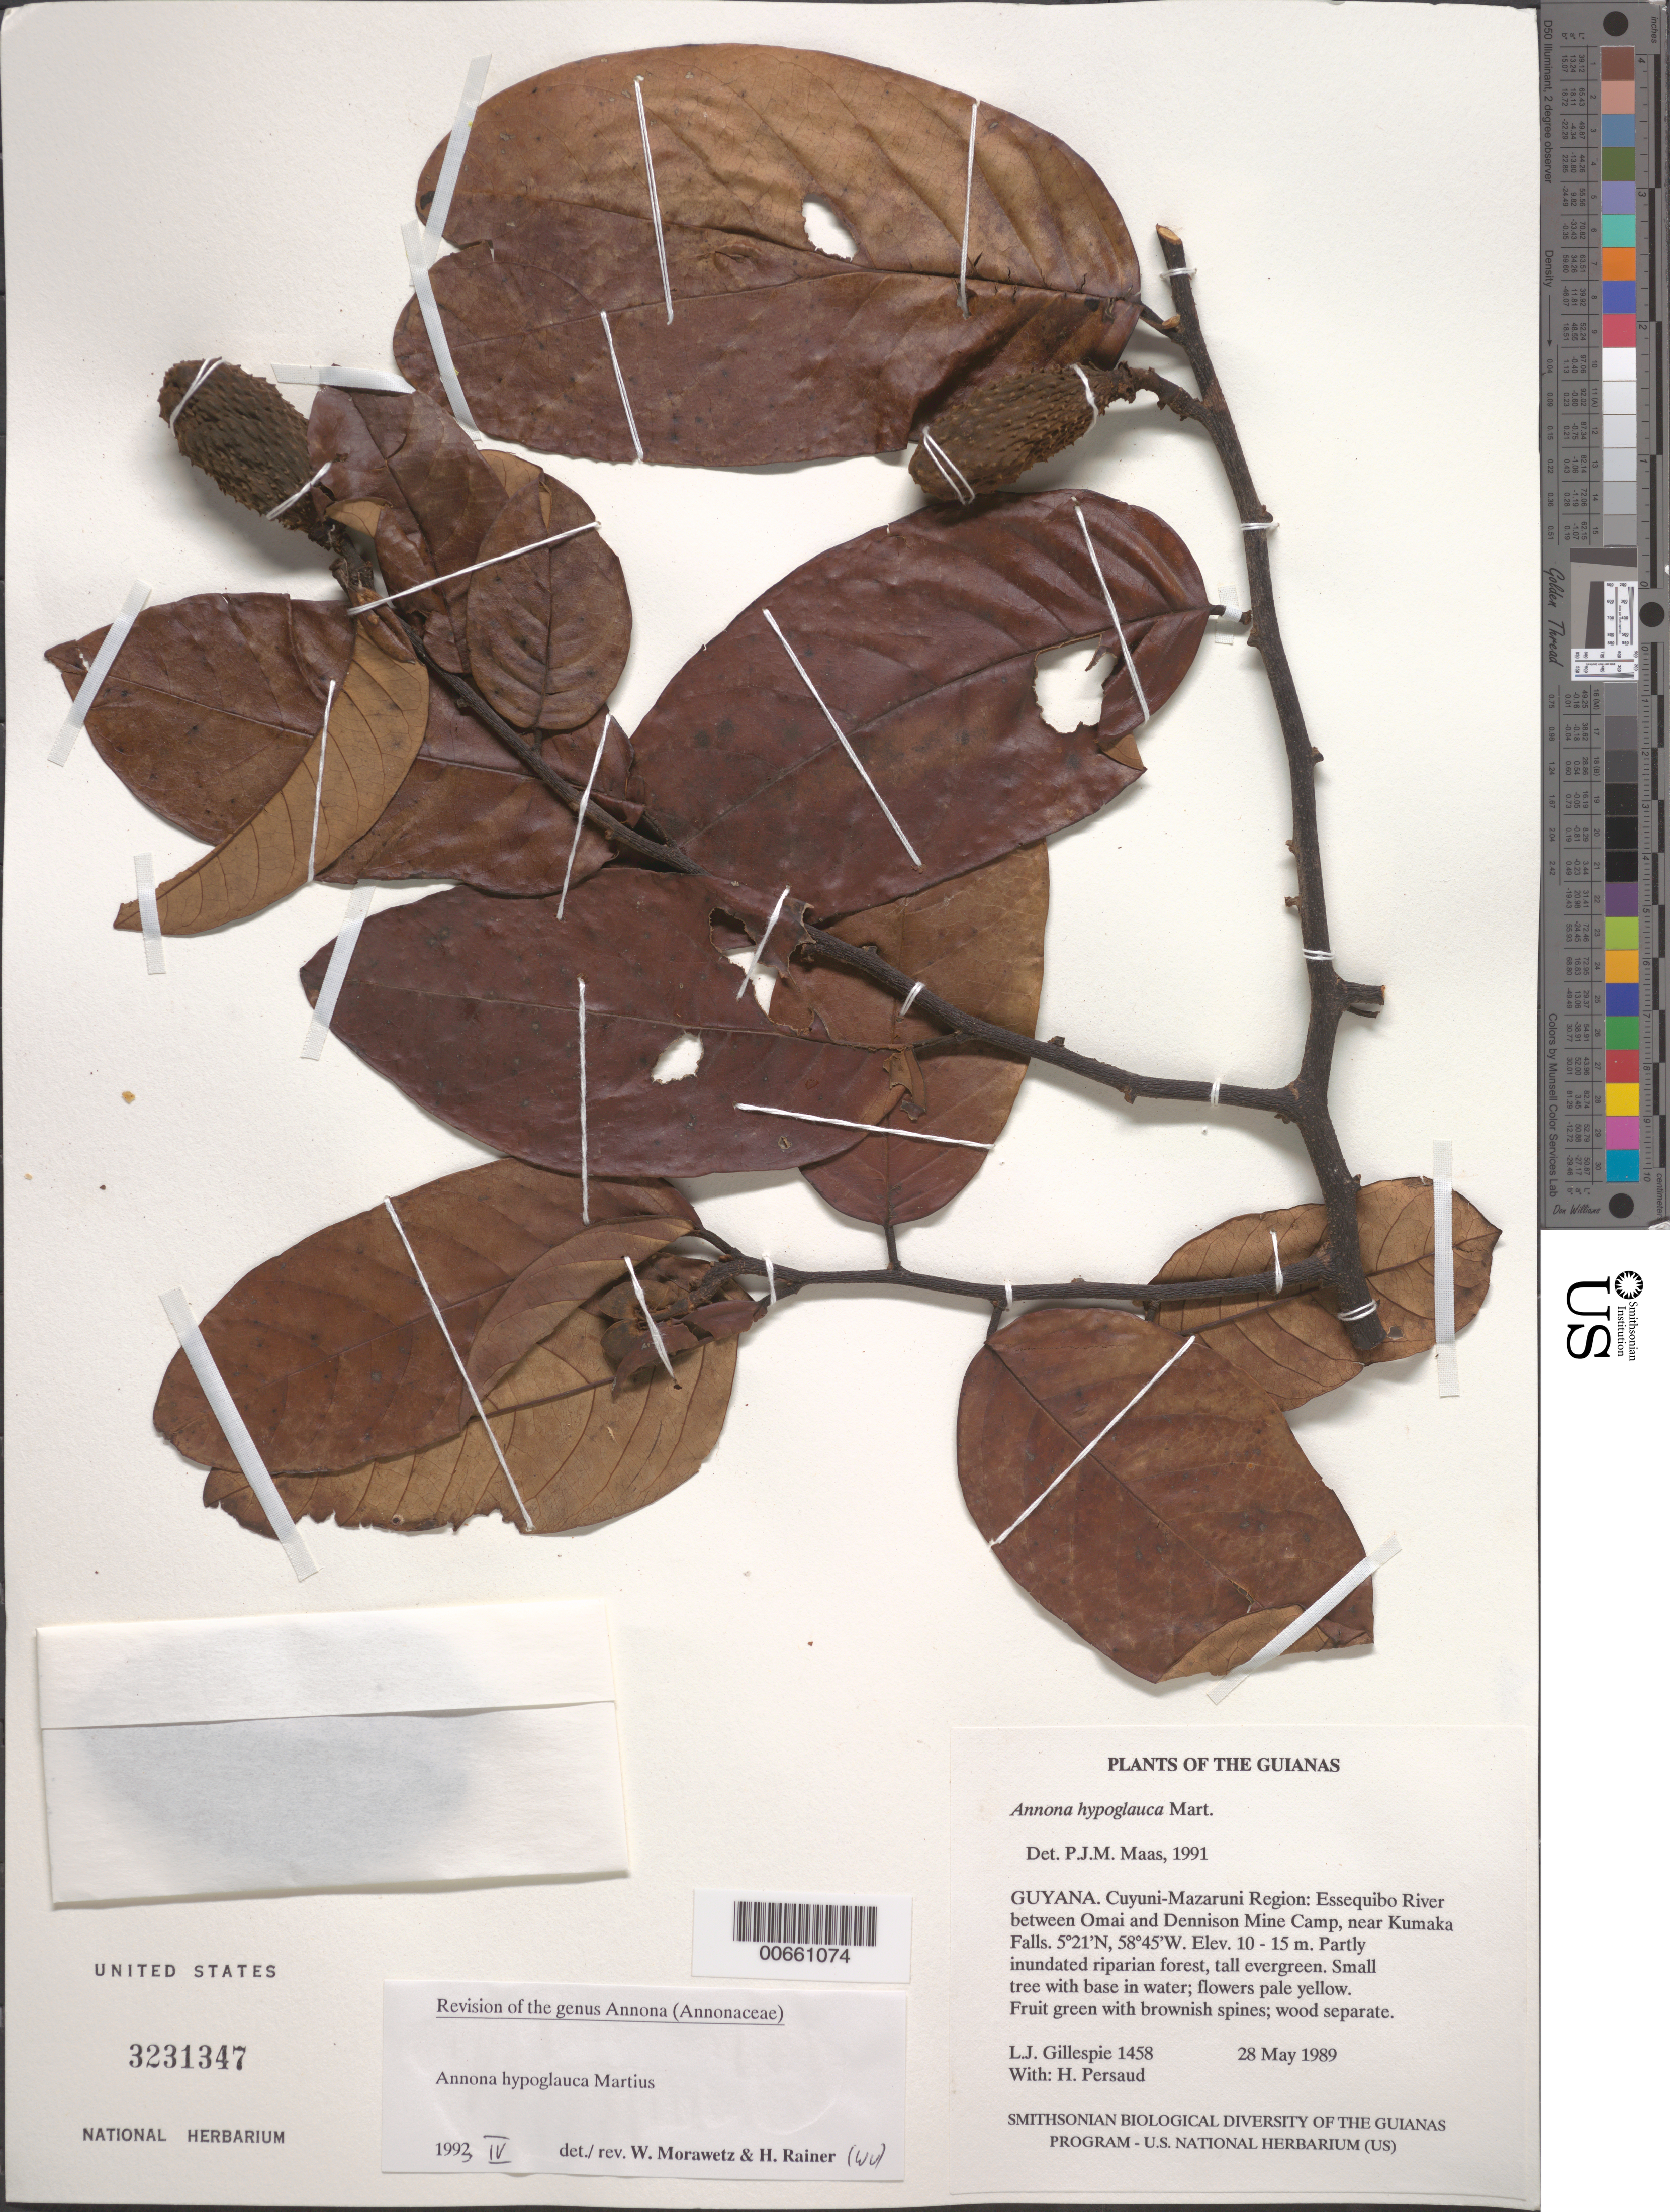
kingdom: Plantae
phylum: Tracheophyta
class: Magnoliopsida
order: Magnoliales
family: Annonaceae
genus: Annona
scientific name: Annona hypoglauca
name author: Mart.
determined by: Morawetz, W. & Rainer, H.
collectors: L. J. Gillespie & H. Persaud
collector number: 1458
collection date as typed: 28 May 1989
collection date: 1989-05-28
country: Guyana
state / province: Cuyuni-Mazaruni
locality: Essequibo River between Omai and Dennison Mine Camp, near Kumaka Falls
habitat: Partly inundated riparian forest, tall evergreen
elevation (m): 10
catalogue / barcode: US 3231347